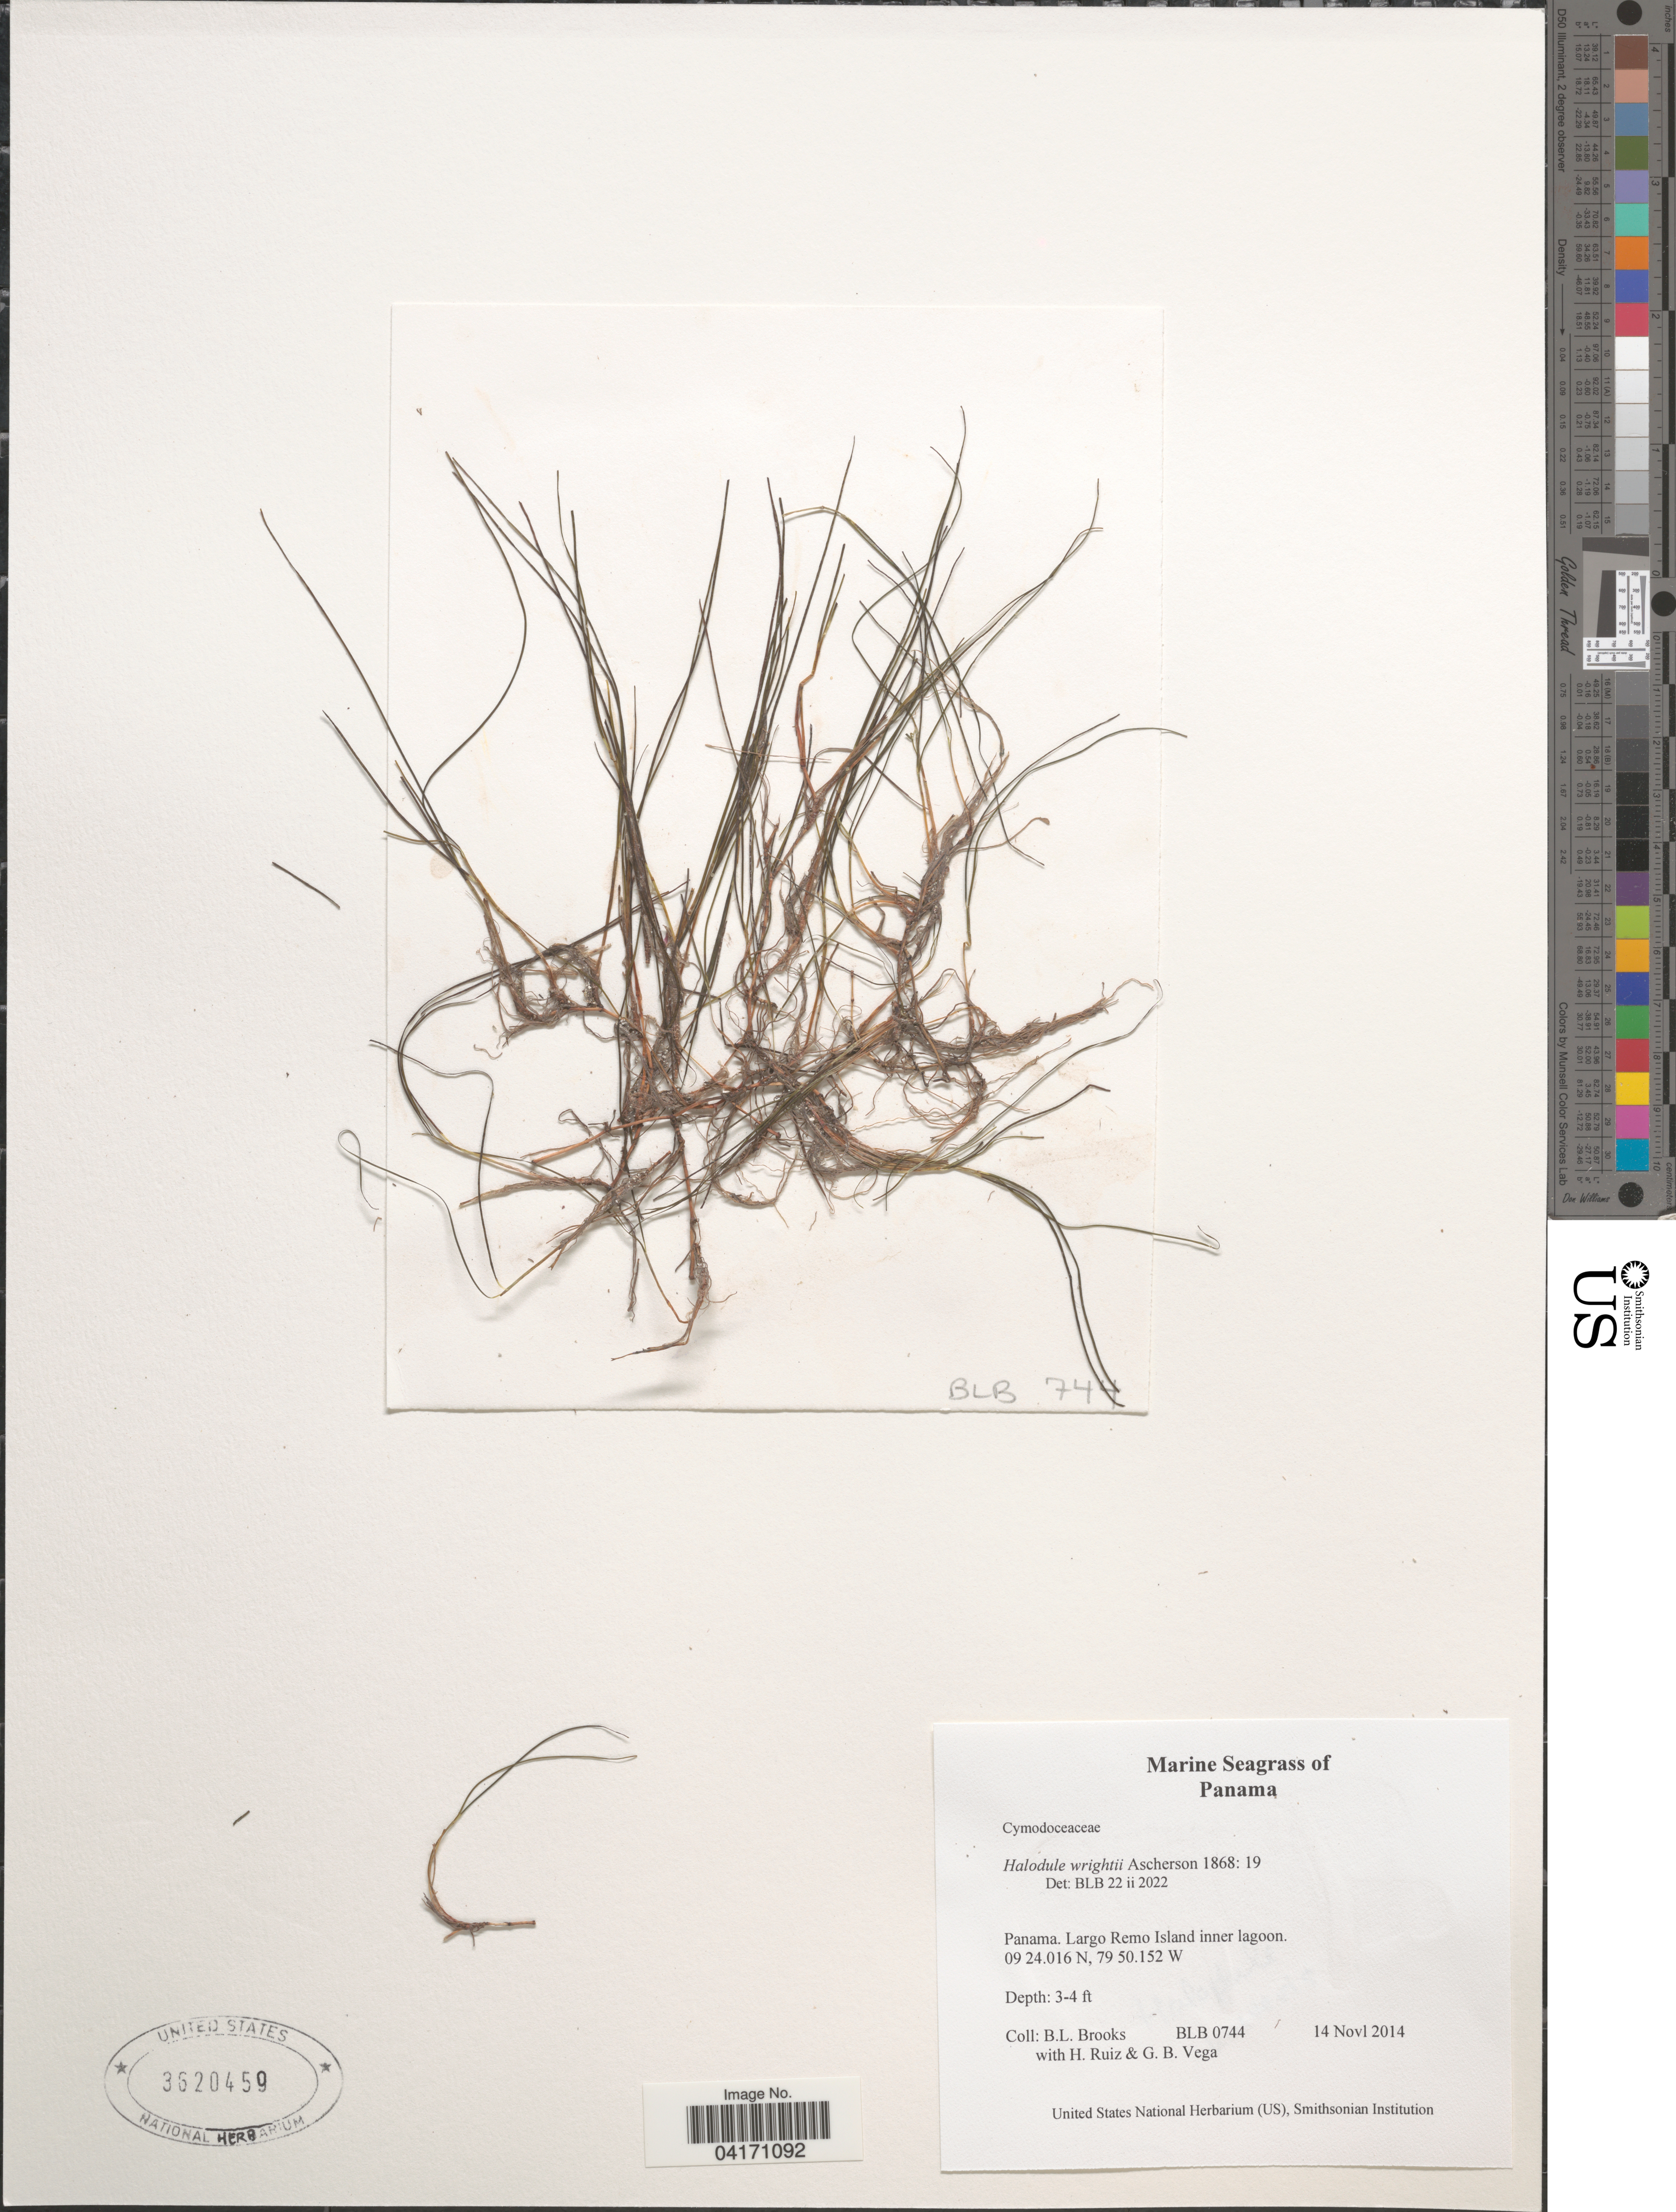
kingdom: Plantae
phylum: Tracheophyta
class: Liliopsida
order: Alismatales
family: Cymodoceaceae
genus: Halodule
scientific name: Halodule wrightii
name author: Asch.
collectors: B. Brooks, H. Ruiz & G. B. Vega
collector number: BLB0744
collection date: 2014-11-14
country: Panama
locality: Largo Remo Island inner lagoon.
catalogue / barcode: US 3620459